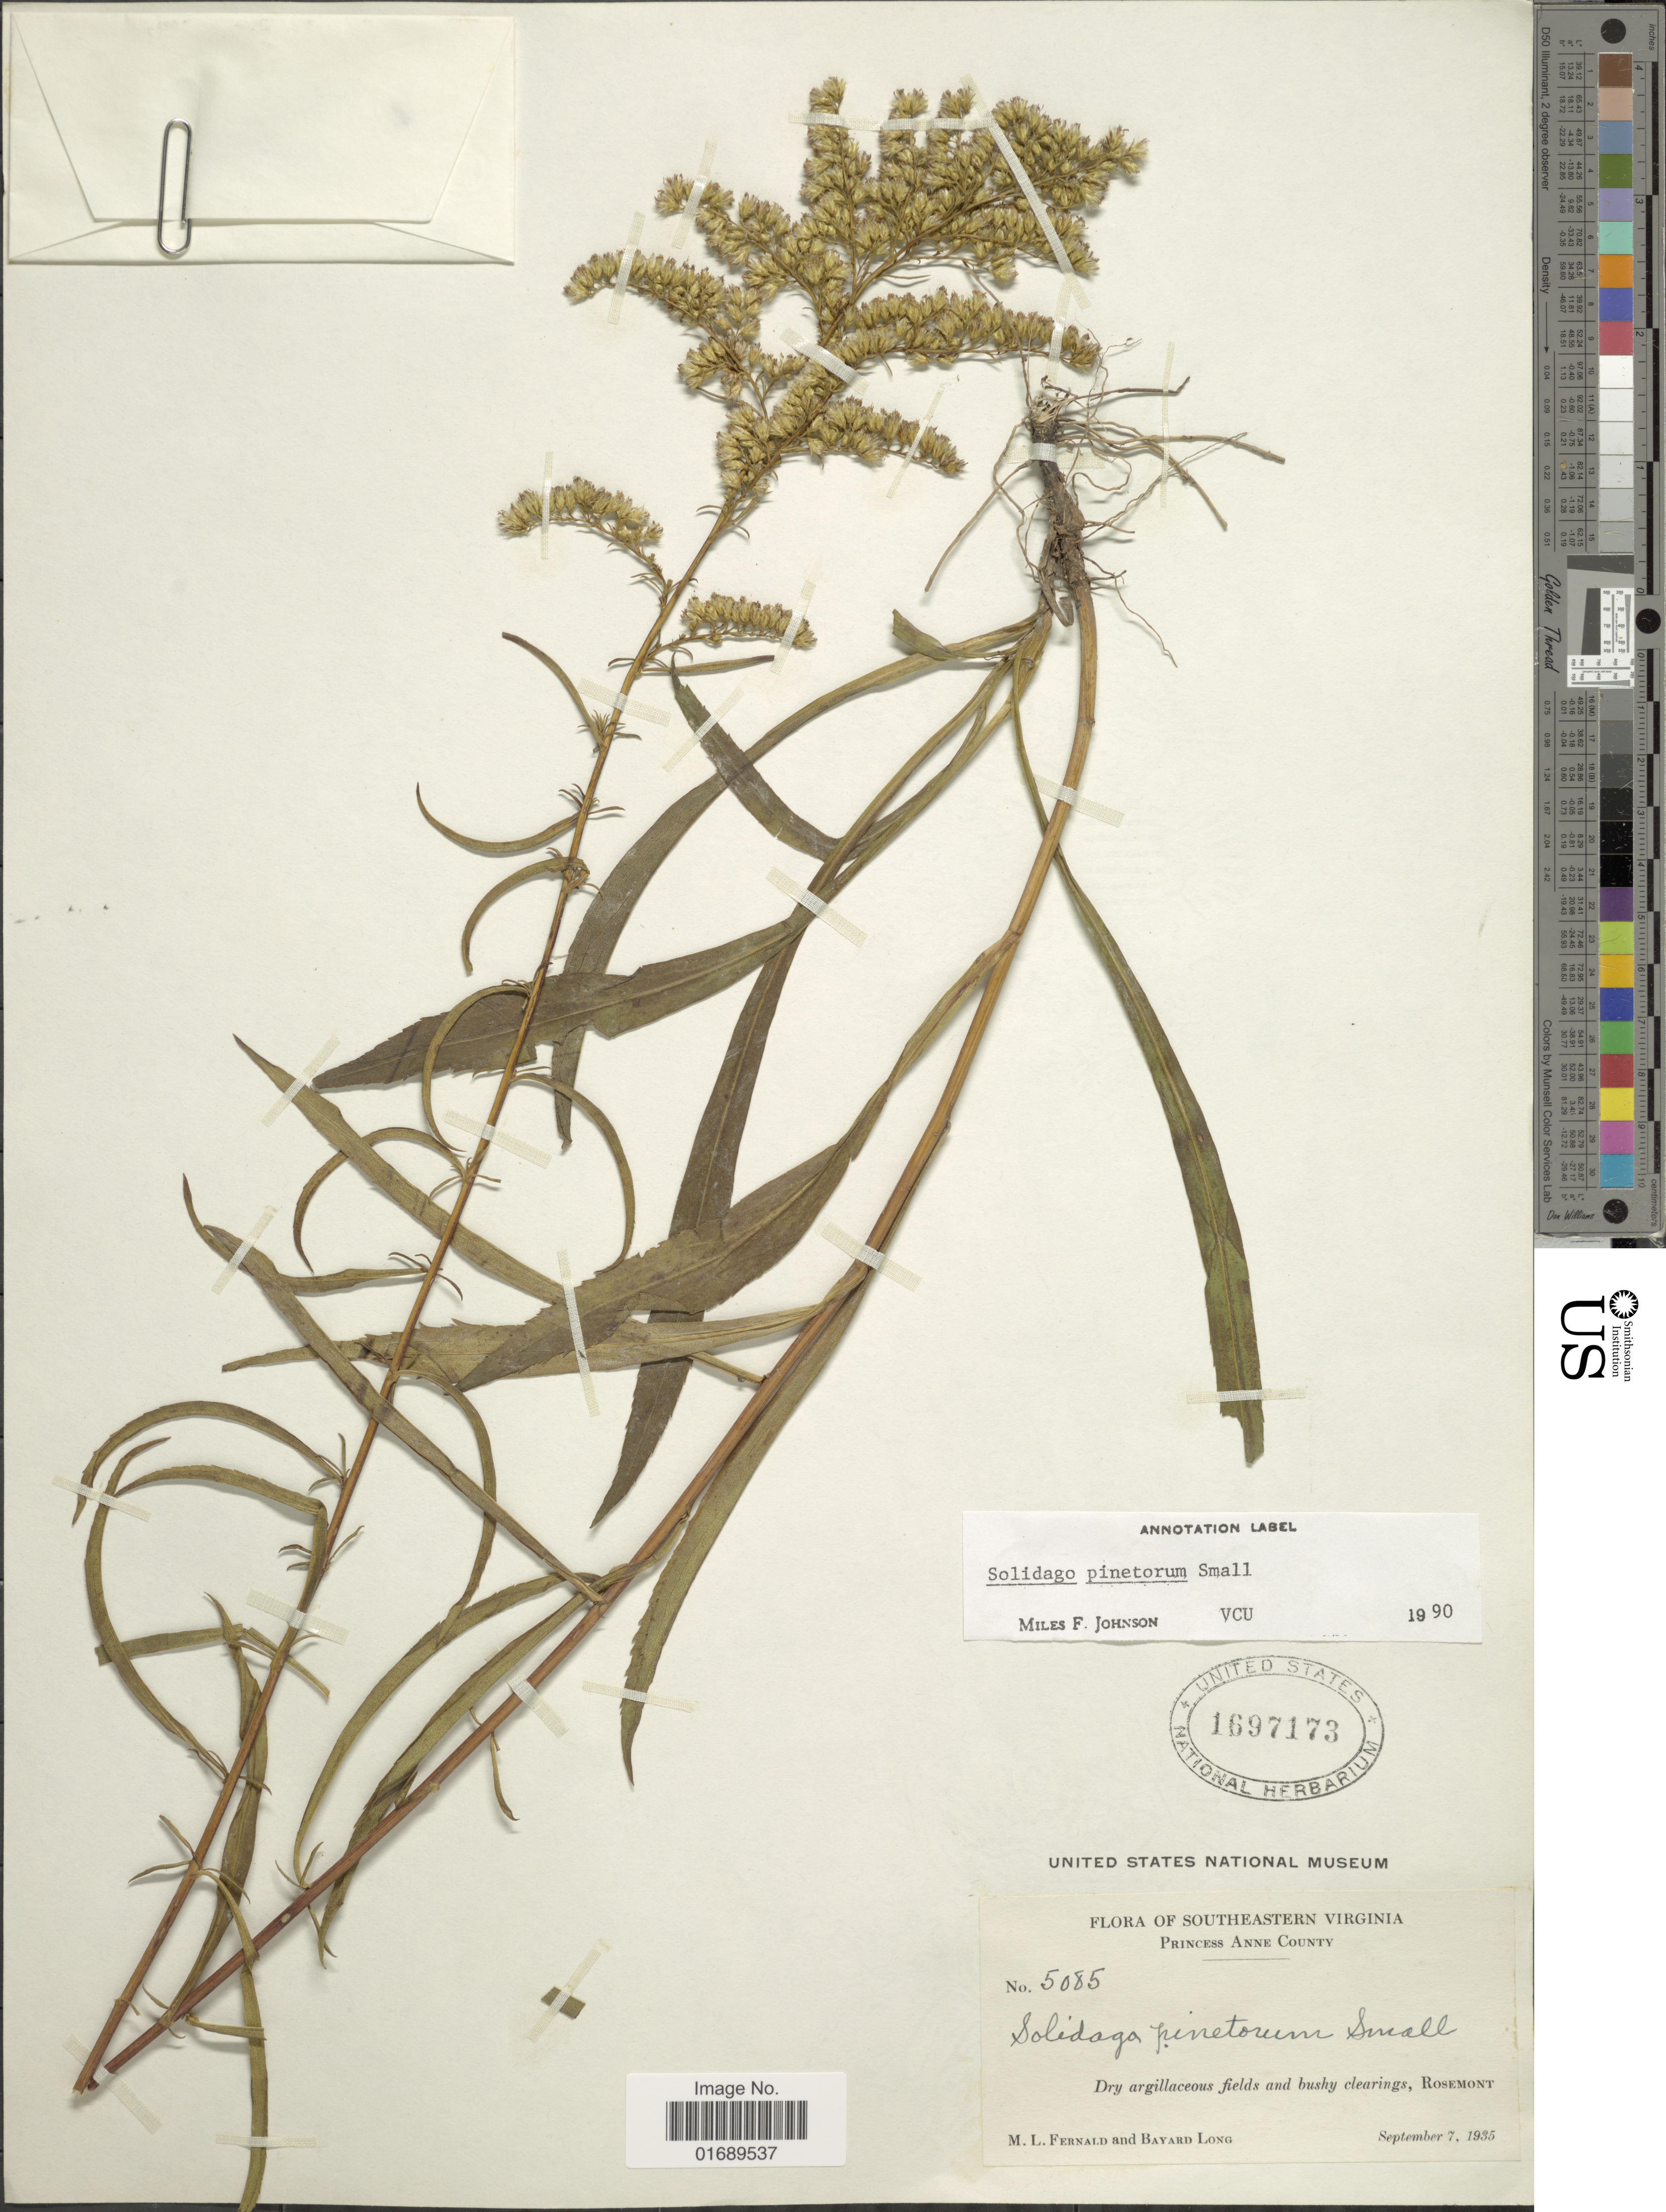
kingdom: Plantae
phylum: Tracheophyta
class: Magnoliopsida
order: Asterales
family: Asteraceae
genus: Solidago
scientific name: Solidago pinetorum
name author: Aiton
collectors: M. L. Fernald & B. Long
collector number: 5085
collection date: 1935-09-07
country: United States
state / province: Virginia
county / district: City of Virginia Beach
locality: Southeastern Virginia, Princess Anne (=historic county name) Coutny, Dry argillaceous fields and brushy clearings, Rosemont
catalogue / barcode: US 1697173